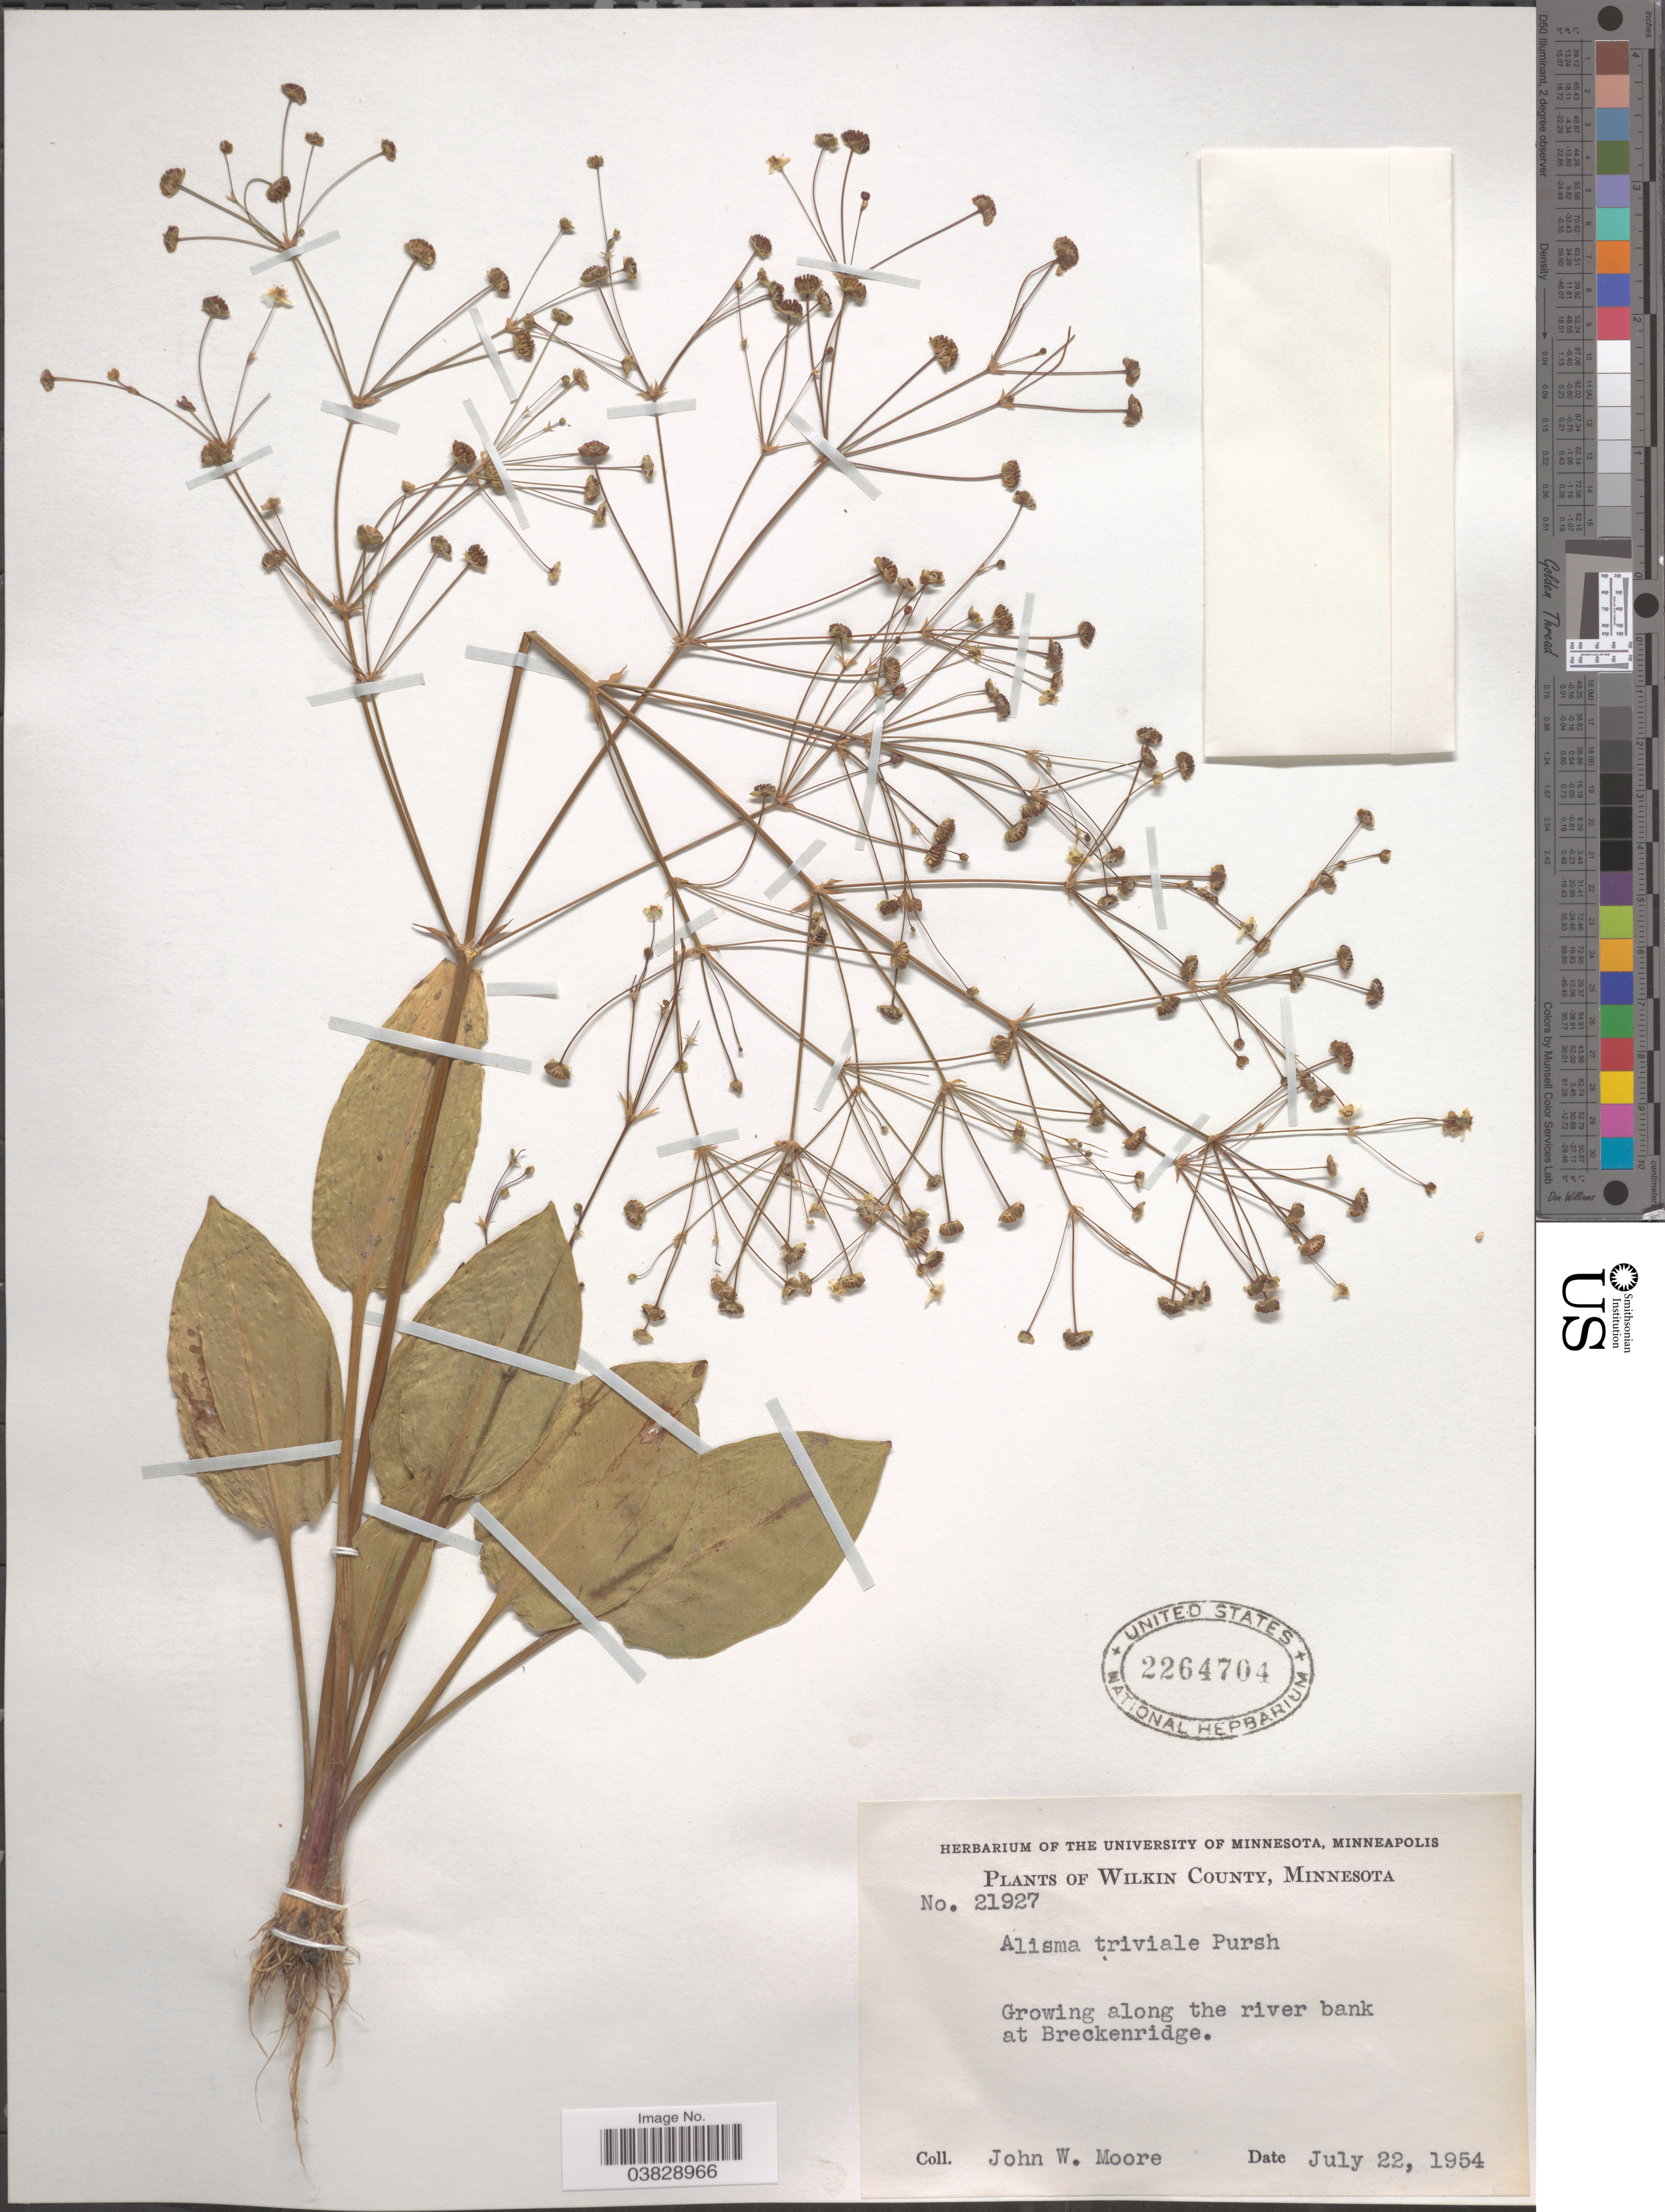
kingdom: Plantae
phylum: Tracheophyta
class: Liliopsida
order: Alismatales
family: Alismataceae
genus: Alisma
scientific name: Alisma plantago-aquatica var. parviflorum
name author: (Pursh) Torr.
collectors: J. Moore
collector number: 21927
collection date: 1954-07-22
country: United States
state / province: Minnesota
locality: Wilkin County. Along the river bank at Breckenridge.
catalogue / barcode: US 2264704